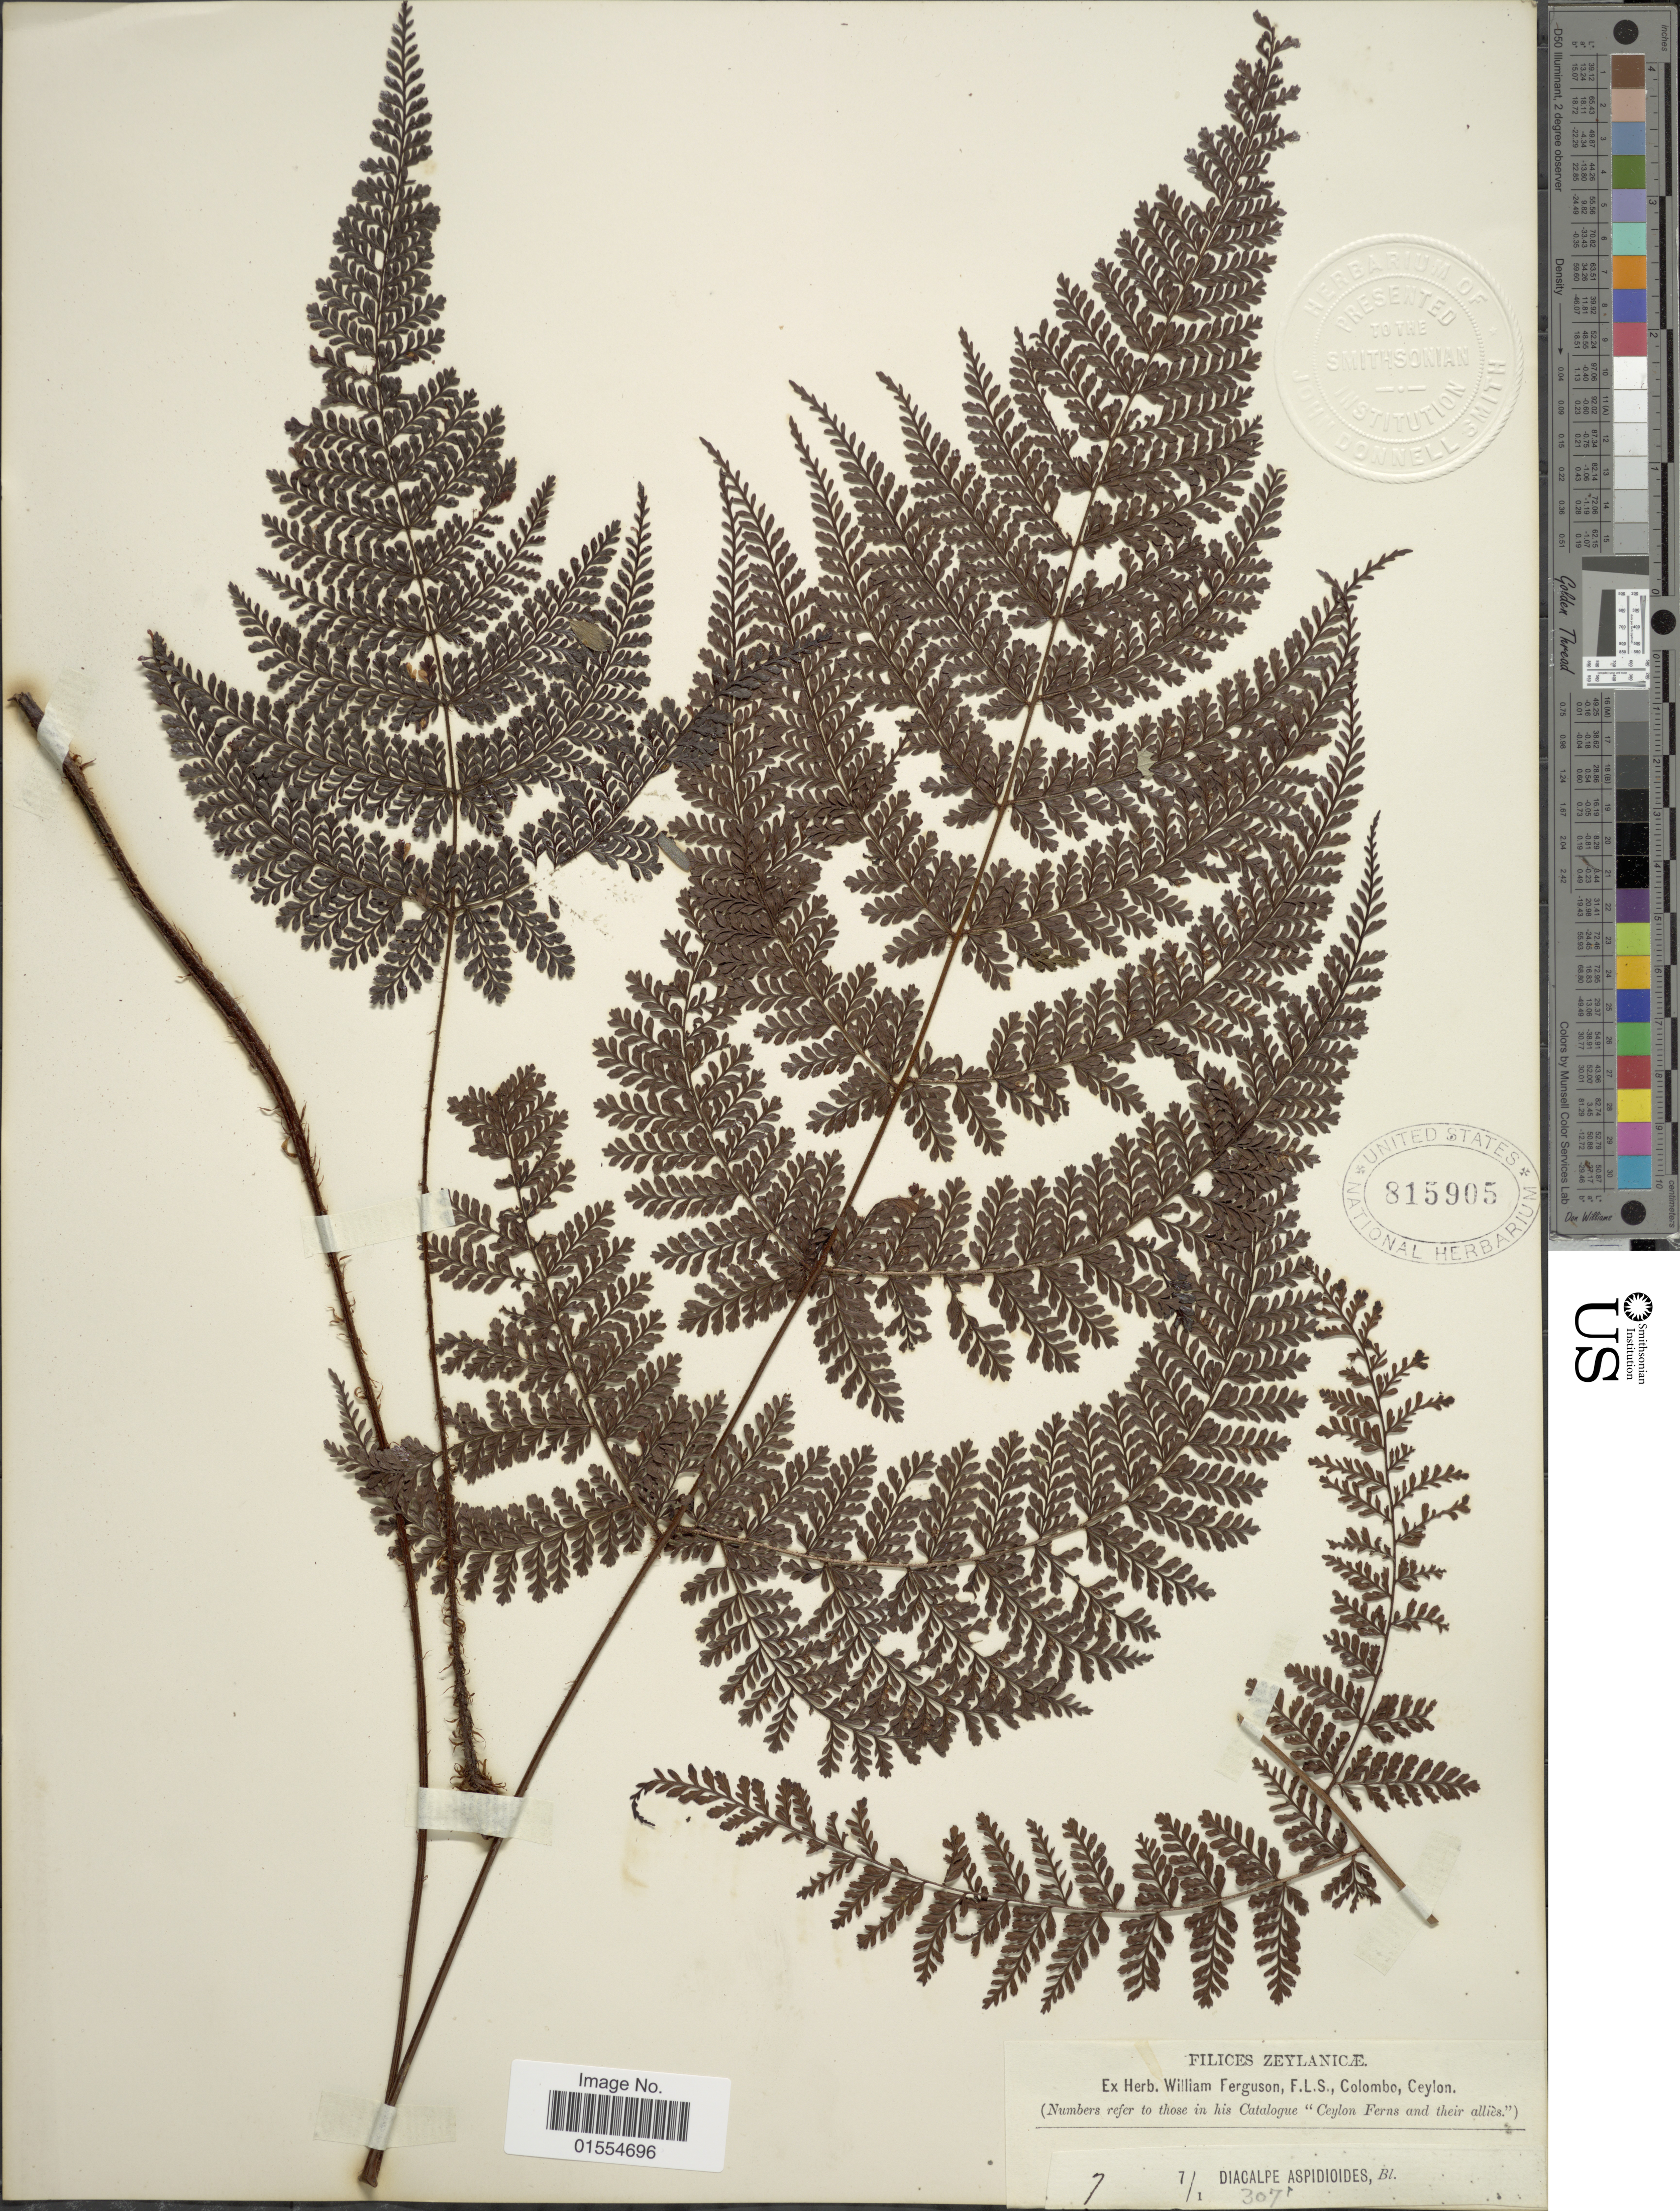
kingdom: Plantae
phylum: Tracheophyta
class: Polypodiopsida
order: Polypodiales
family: Dryopteridaceae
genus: Dryopteris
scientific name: Dryopteris pseudocaenopteris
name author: (Kunze) Li Bing Zhang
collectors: ex herb. W. Ferguson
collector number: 307?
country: Sri Lanka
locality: Zelanicae